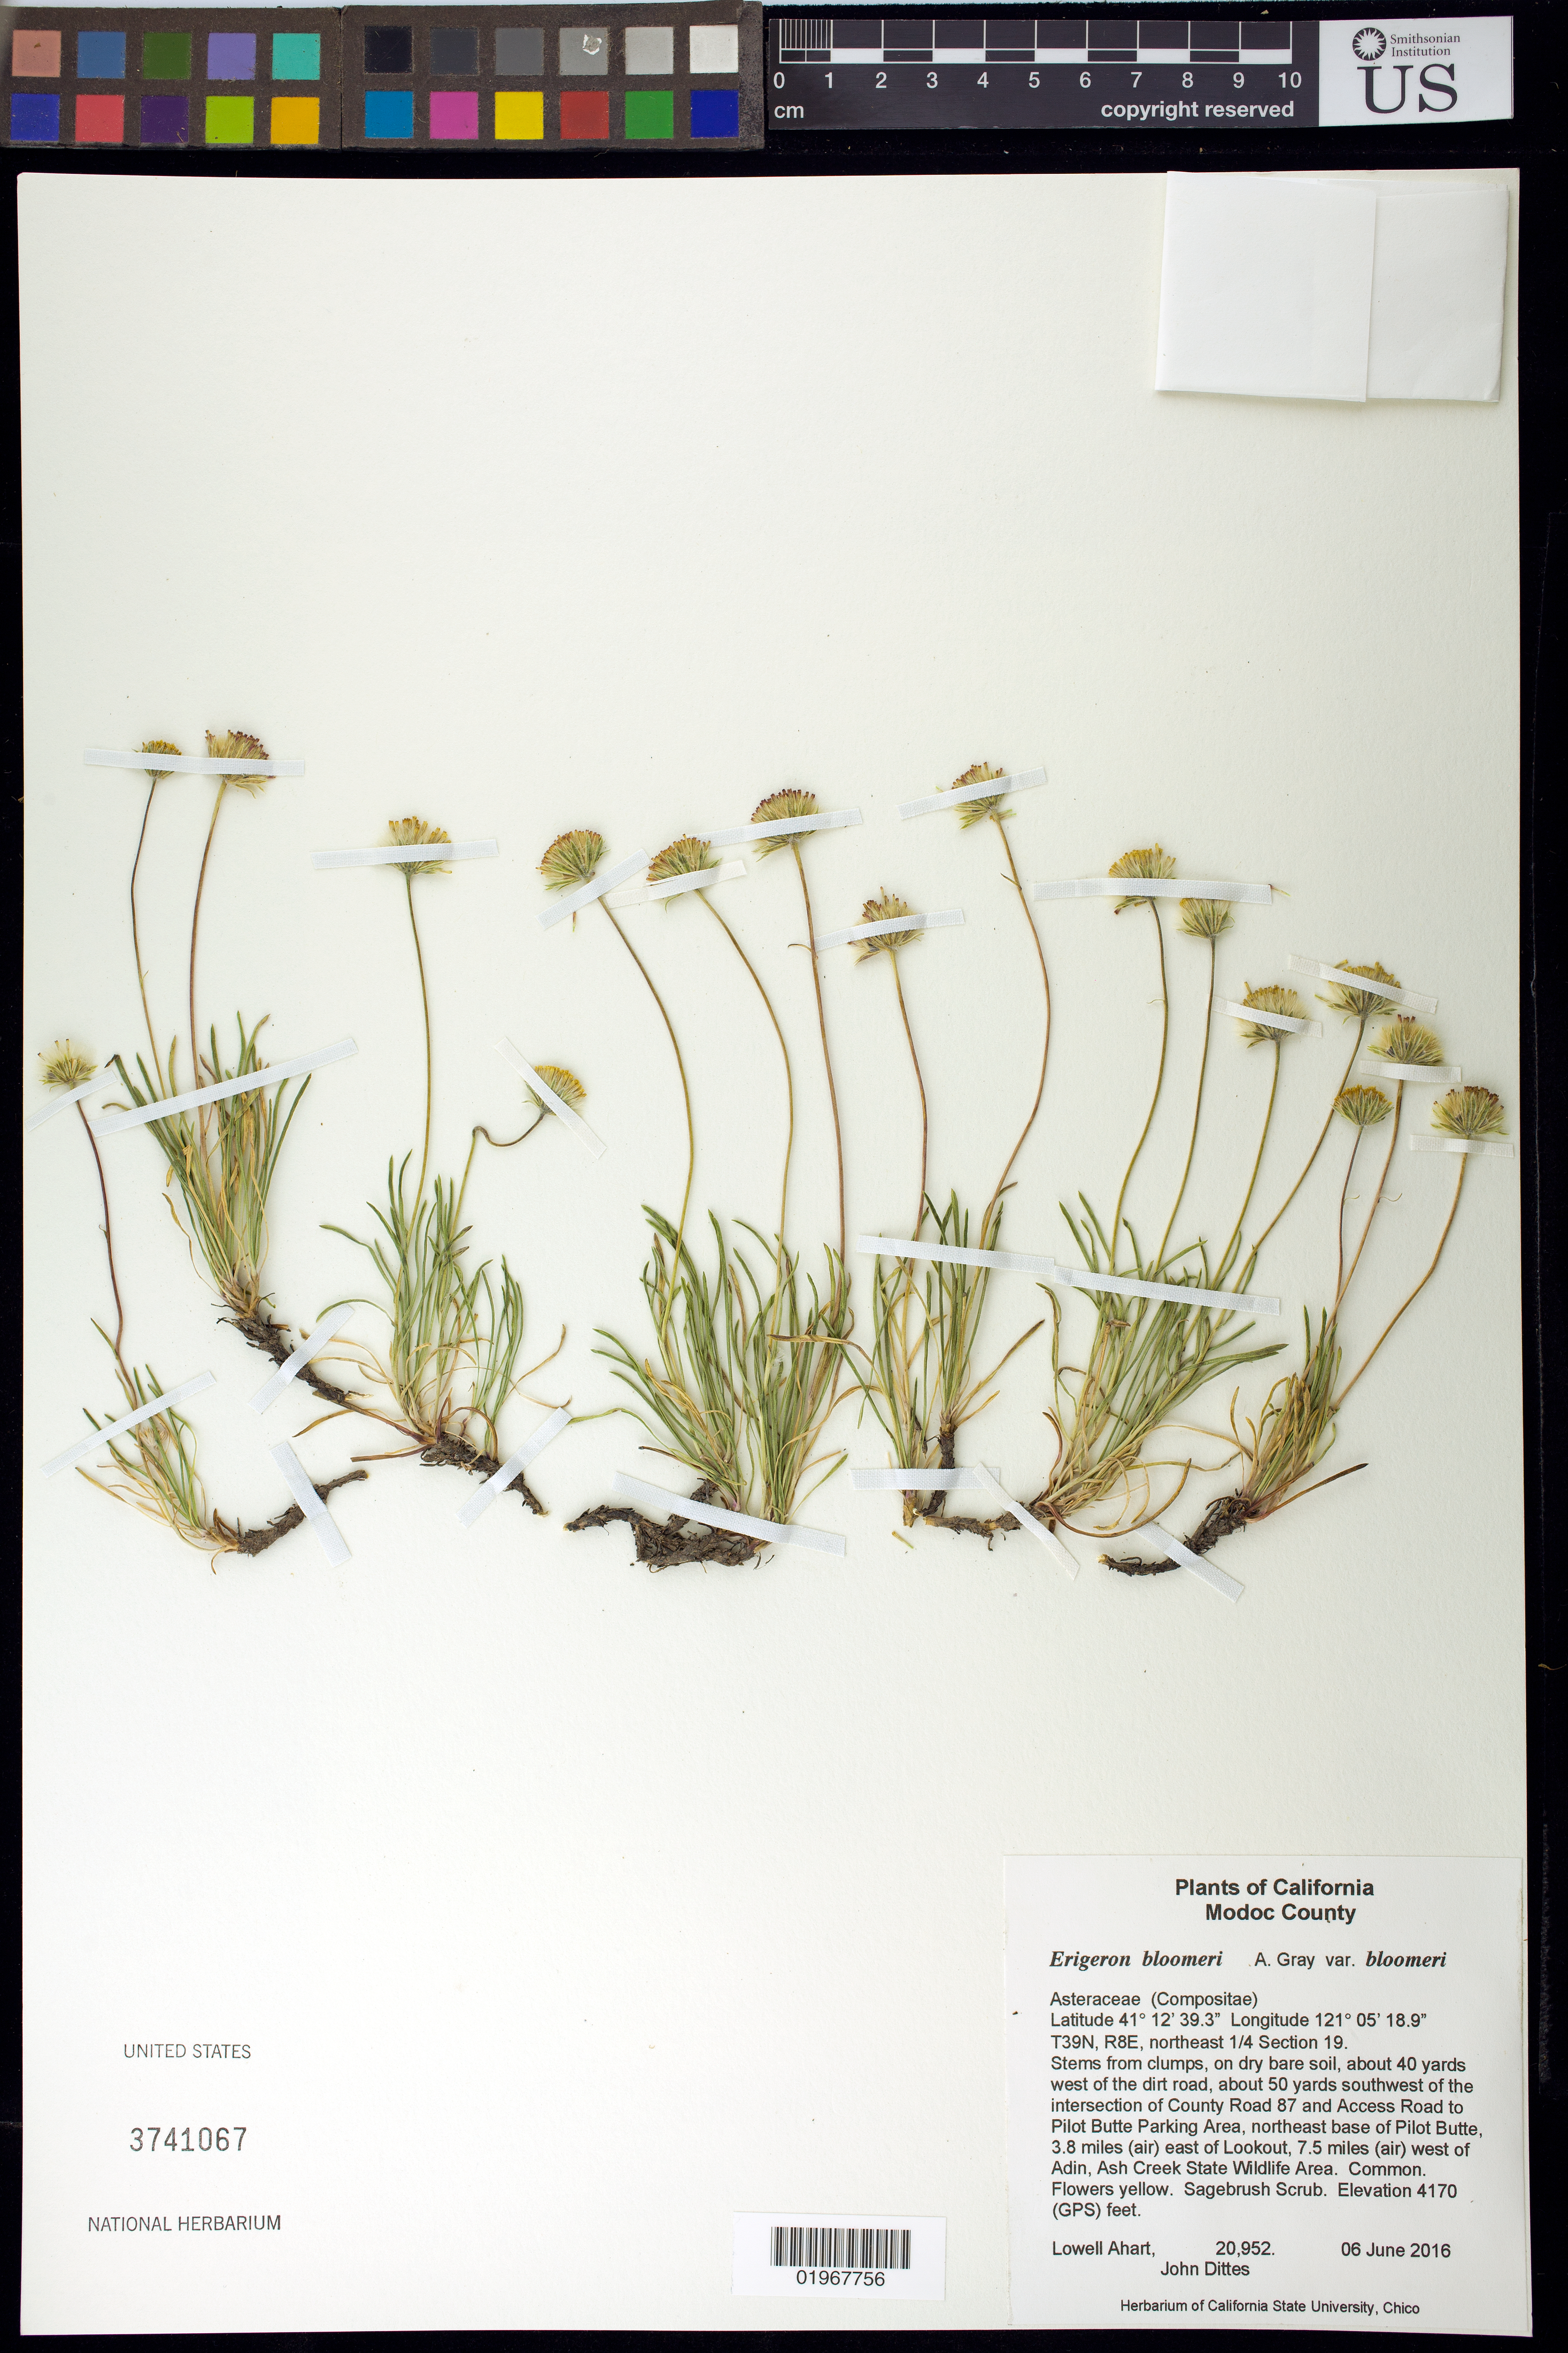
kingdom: Plantae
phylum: Tracheophyta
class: Magnoliopsida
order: Asterales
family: Asteraceae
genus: Erigeron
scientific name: Erigeron bloomeri var. bloomeri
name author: A. Gray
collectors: L. Ahart & J. Dittes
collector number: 20952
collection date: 2016-06-06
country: United States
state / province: California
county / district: Modoc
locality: T39N, R8E, northeast 1/4 section 19. About 40 yards west of dirt road, about 50 yards southwest of the intersection of County Road 87 and access Road to Pilot Butte Parking Area, northeast base of Pilot Butte, 3.8 miles (air) east of Lookout, 7.5 miles (air) west of Adin, Ash Creek State Wildlife Area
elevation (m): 1271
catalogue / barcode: US 3741067